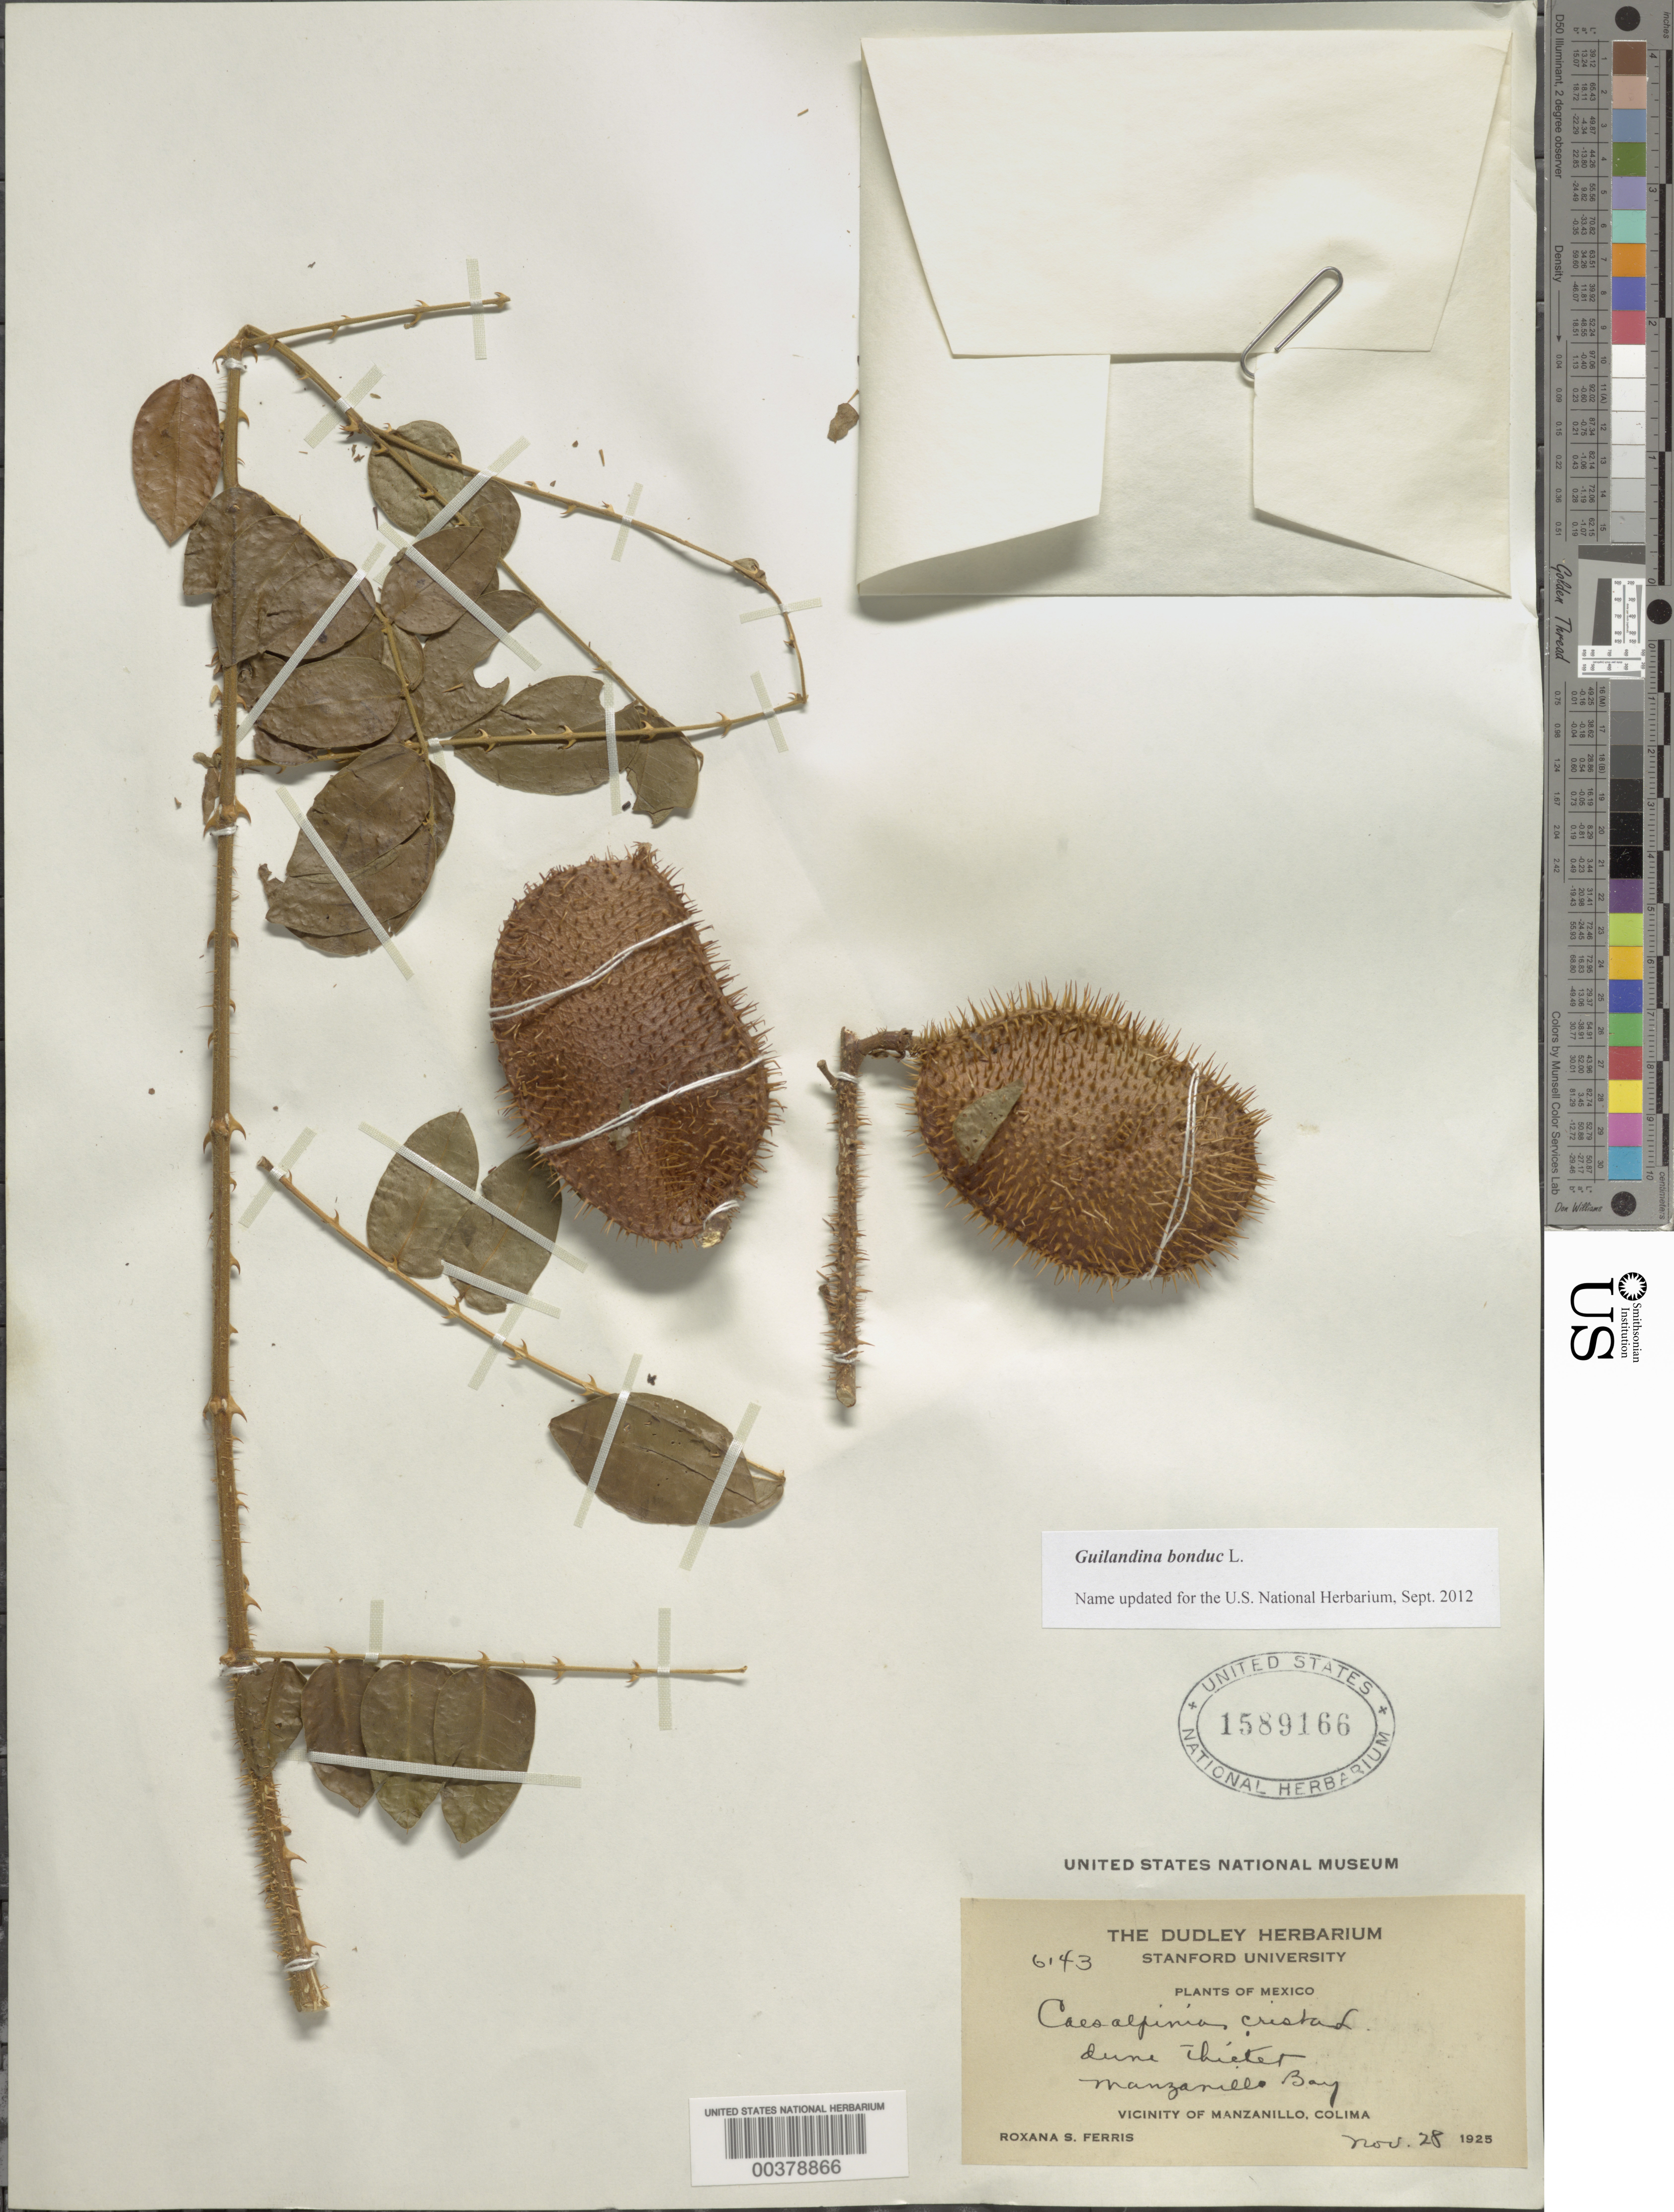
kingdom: Plantae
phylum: Tracheophyta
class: Magnoliopsida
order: Fabales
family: Fabaceae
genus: Guilandina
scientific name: Guilandina bonduc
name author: L.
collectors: R. S. Ferris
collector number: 6143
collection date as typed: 28 Nov 1925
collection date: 1925-11-28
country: Mexico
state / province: Colima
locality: Manzanillo Bay; vicinity of Manzanillo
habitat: Dune thicket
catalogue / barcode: US 1589166